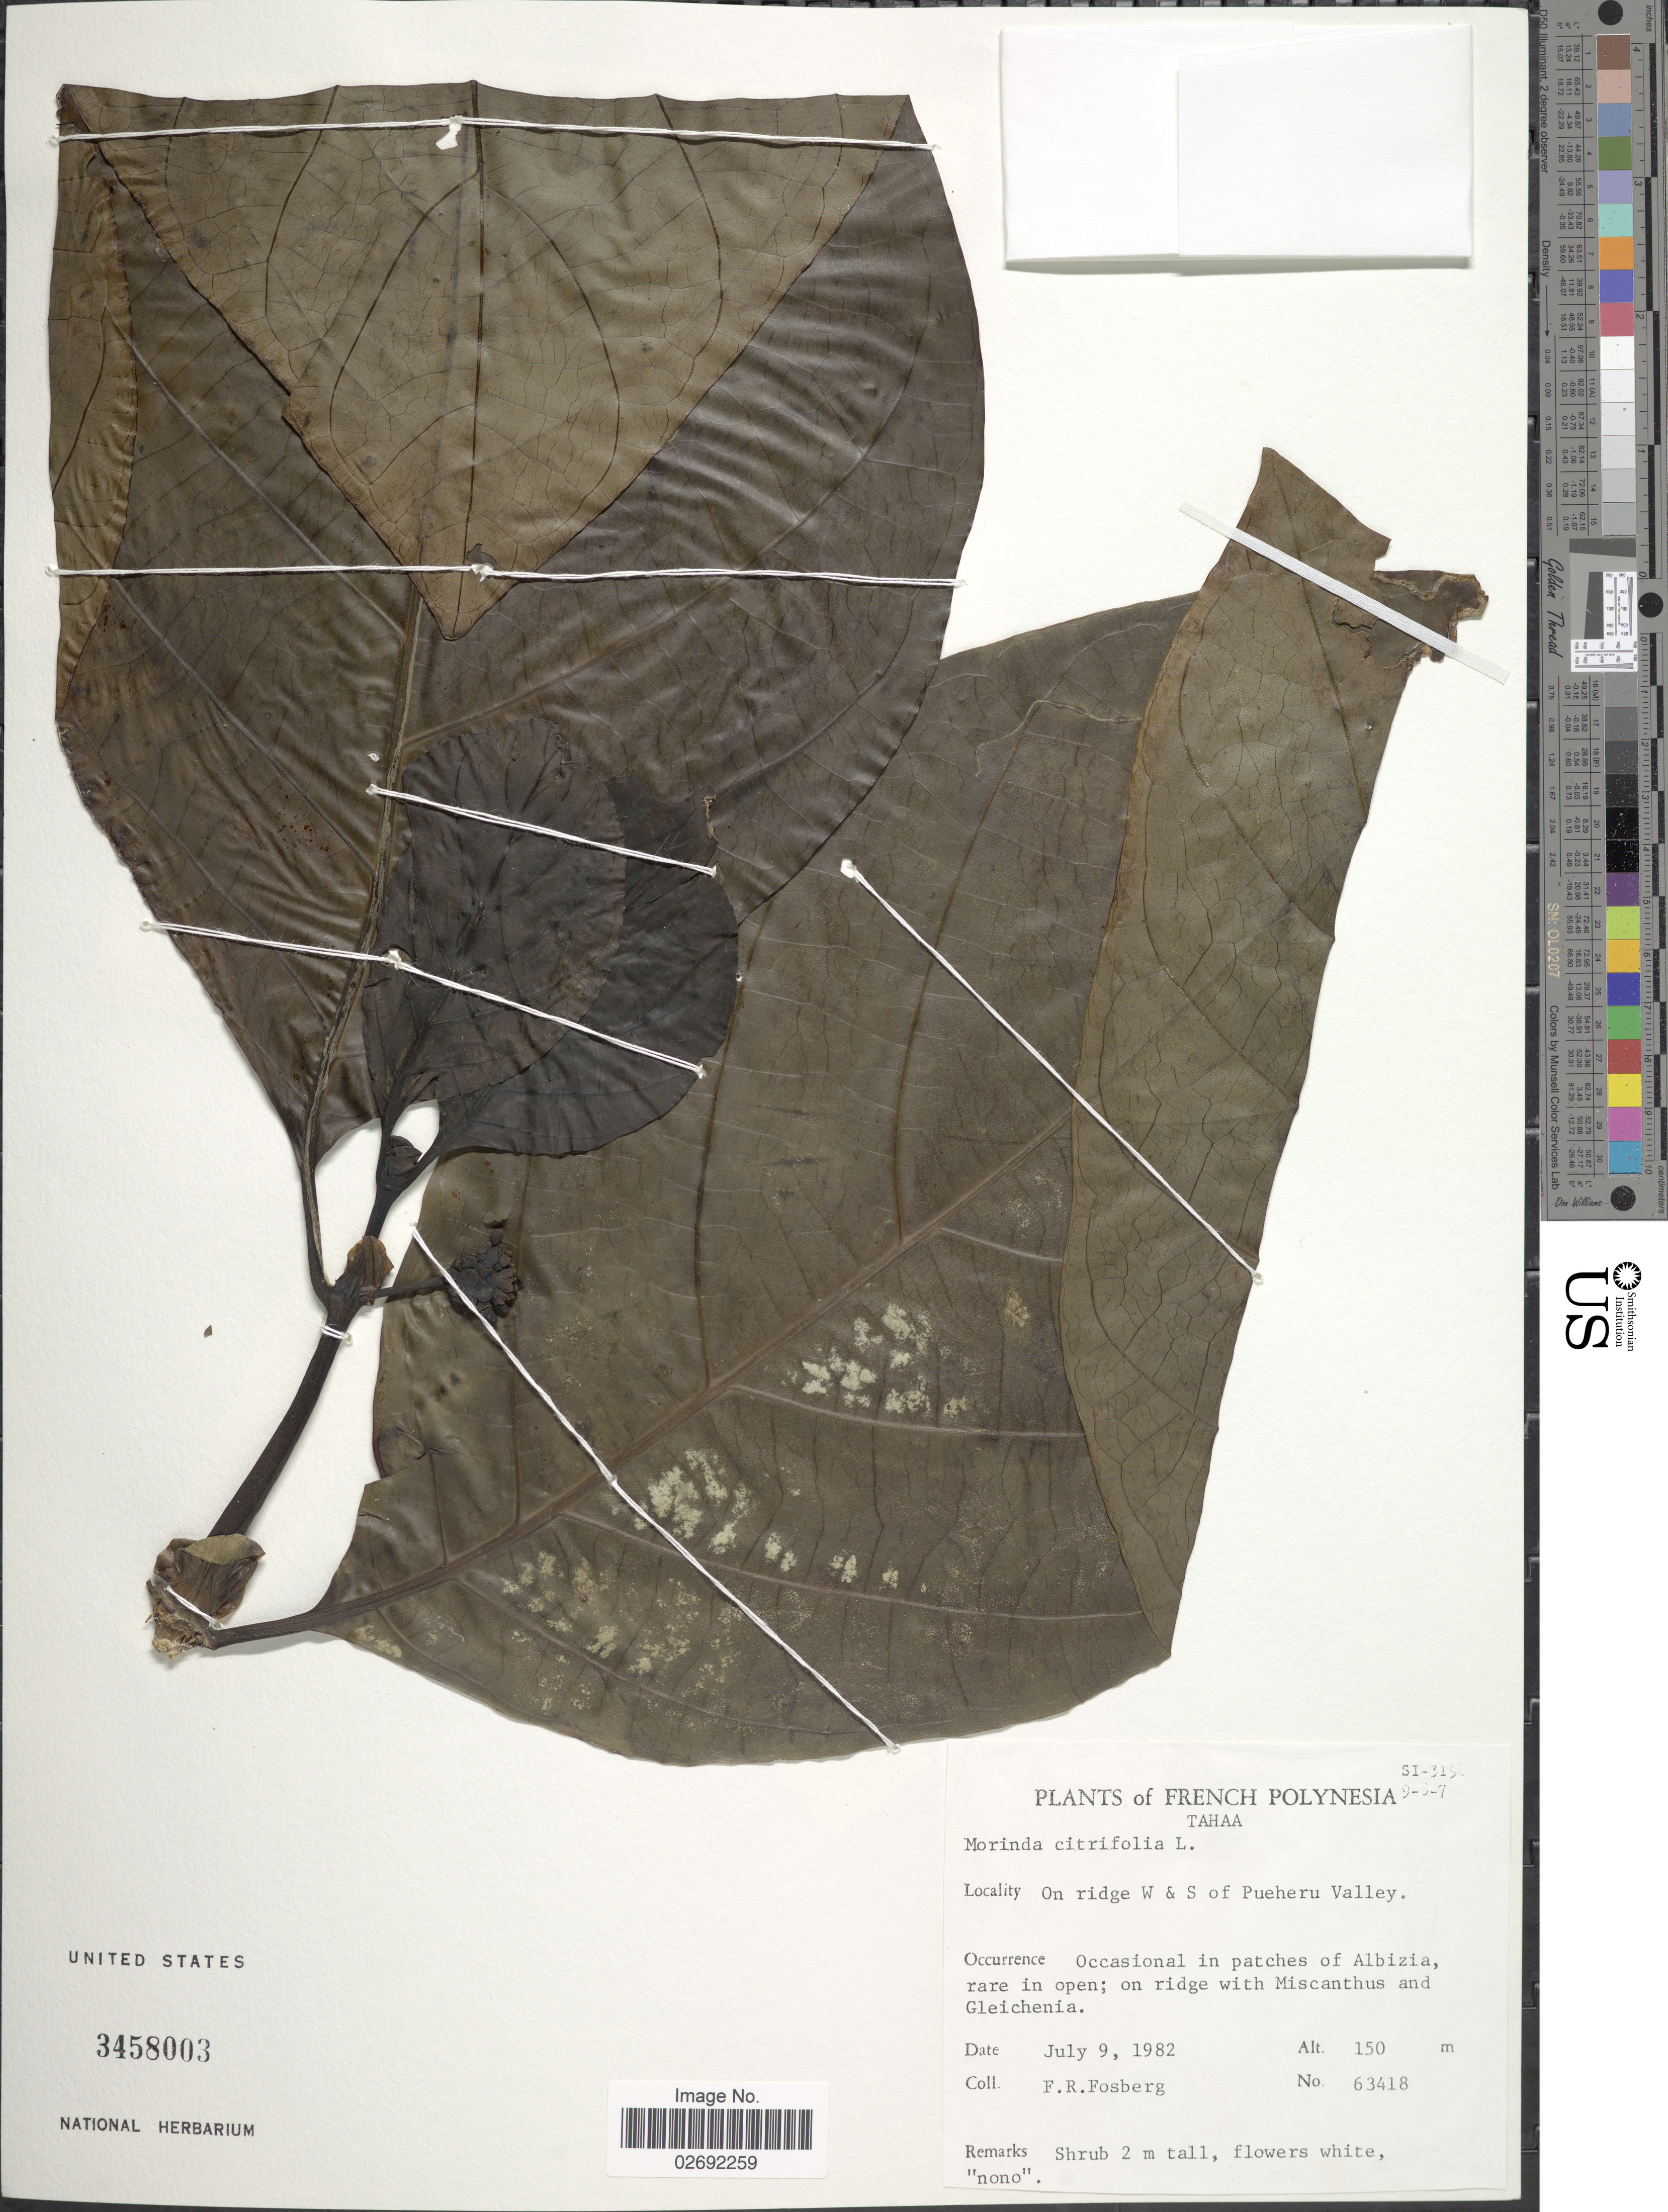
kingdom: Plantae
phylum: Tracheophyta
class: Magnoliopsida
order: Gentianales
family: Rubiaceae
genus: Morinda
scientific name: Morinda citrifolia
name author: L.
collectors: F. R. Fosberg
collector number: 63418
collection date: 1982-07-09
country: French Polynesia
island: Tahaa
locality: Tahaa. On ridge W & S of Pueheru Valley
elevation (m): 150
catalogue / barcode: US 3458003